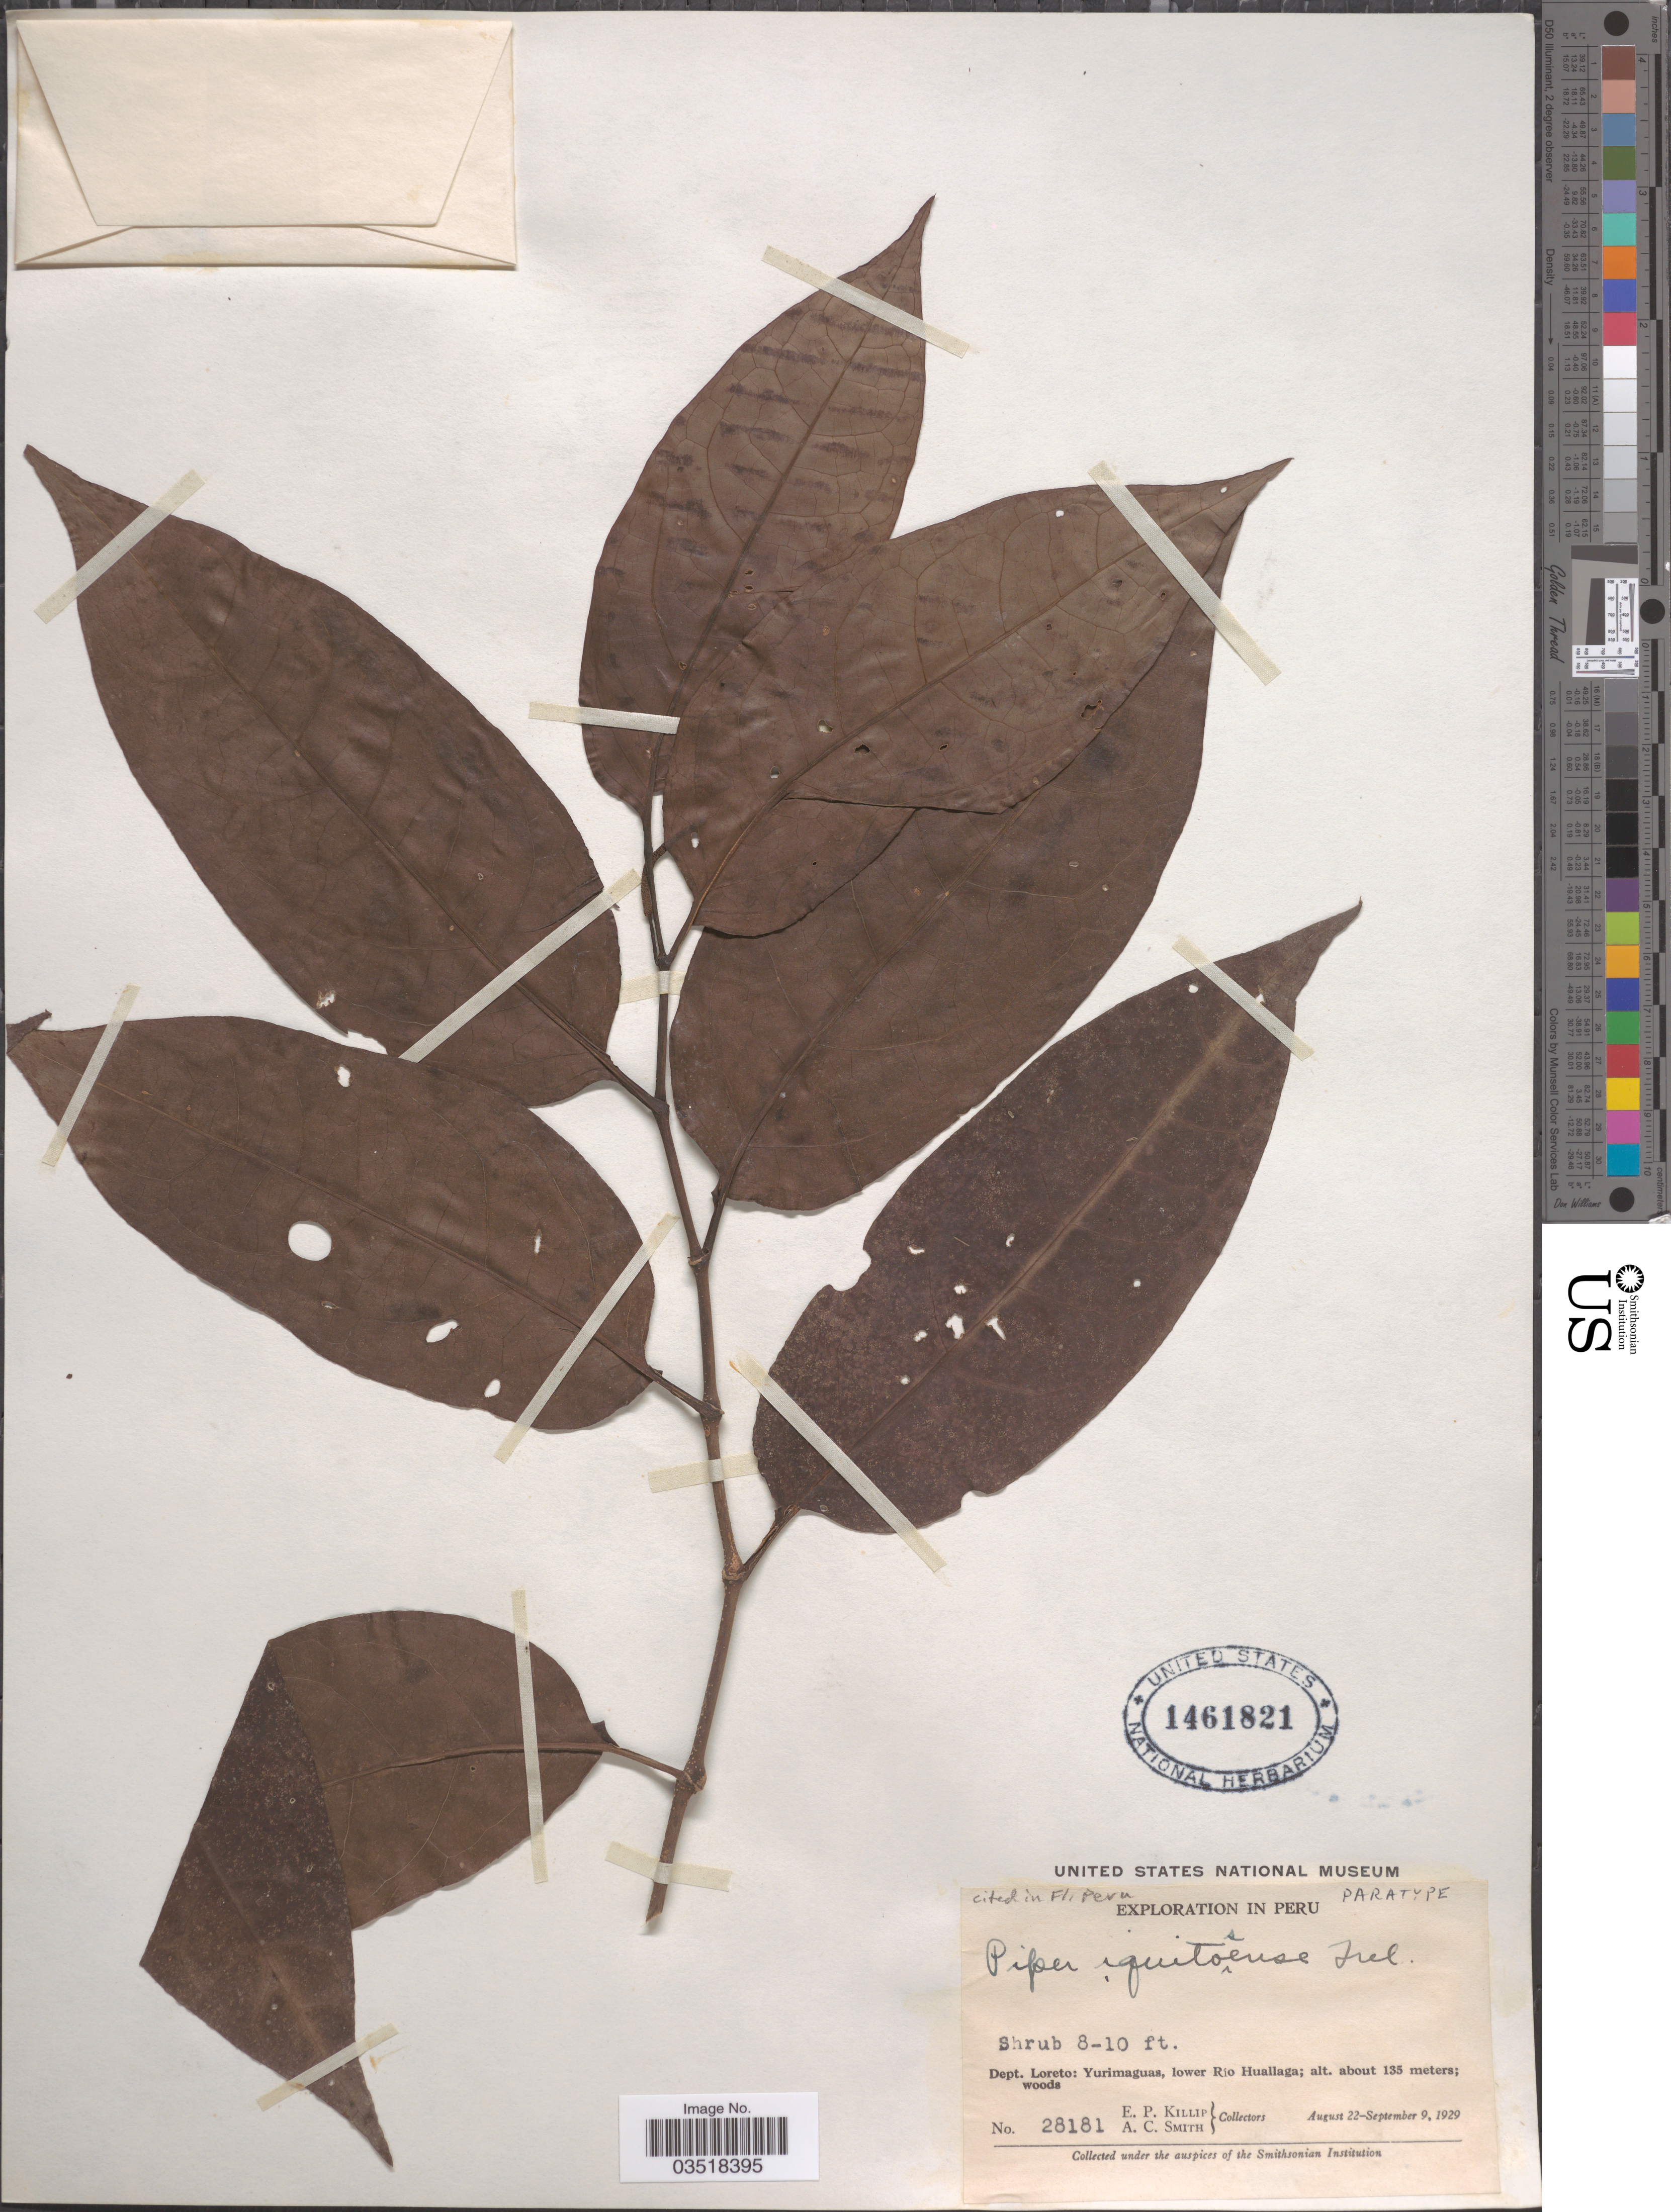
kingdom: Plantae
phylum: Tracheophyta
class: Magnoliopsida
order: Piperales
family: Piperaceae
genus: Piper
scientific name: Piper iquitosense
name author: Trel.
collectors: E. P. Killip & A. C. Smith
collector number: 28181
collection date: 1929-08-22/1929-09-09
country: Peru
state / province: Loreto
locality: Dept. Loreto: Yurimaguas, lower Río Huallaga.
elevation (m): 135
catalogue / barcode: US 1461821